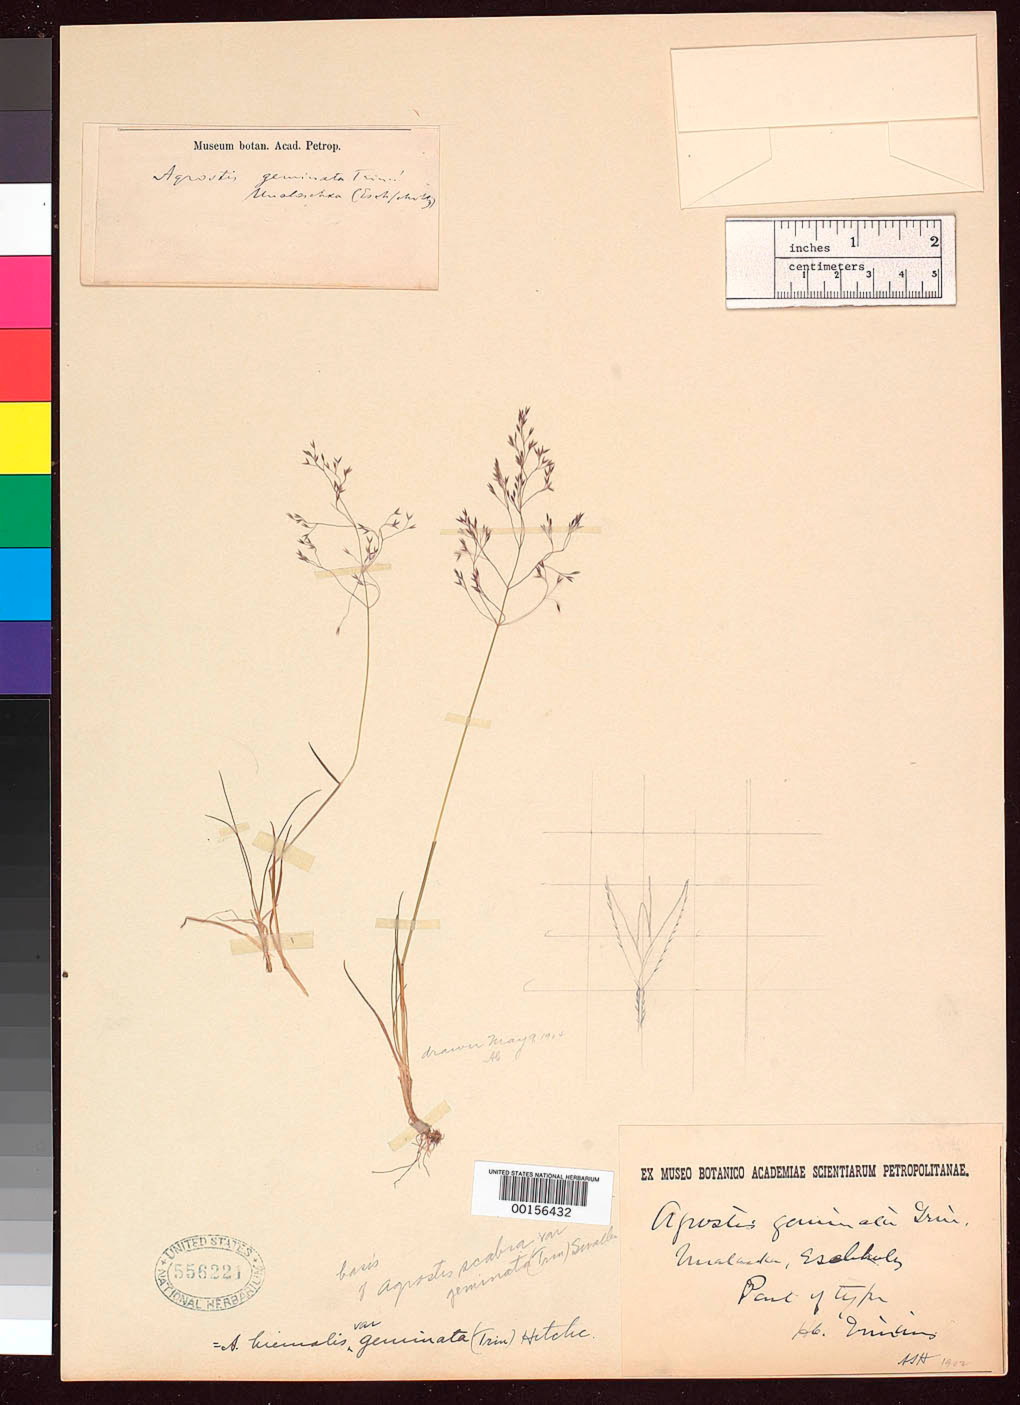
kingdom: Plantae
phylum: Tracheophyta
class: Liliopsida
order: Poales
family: Poaceae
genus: Agrostis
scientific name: Agrostis geminata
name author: Trin.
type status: Isotype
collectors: J. F. Eschscholtz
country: United States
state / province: Alaska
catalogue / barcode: US 556221